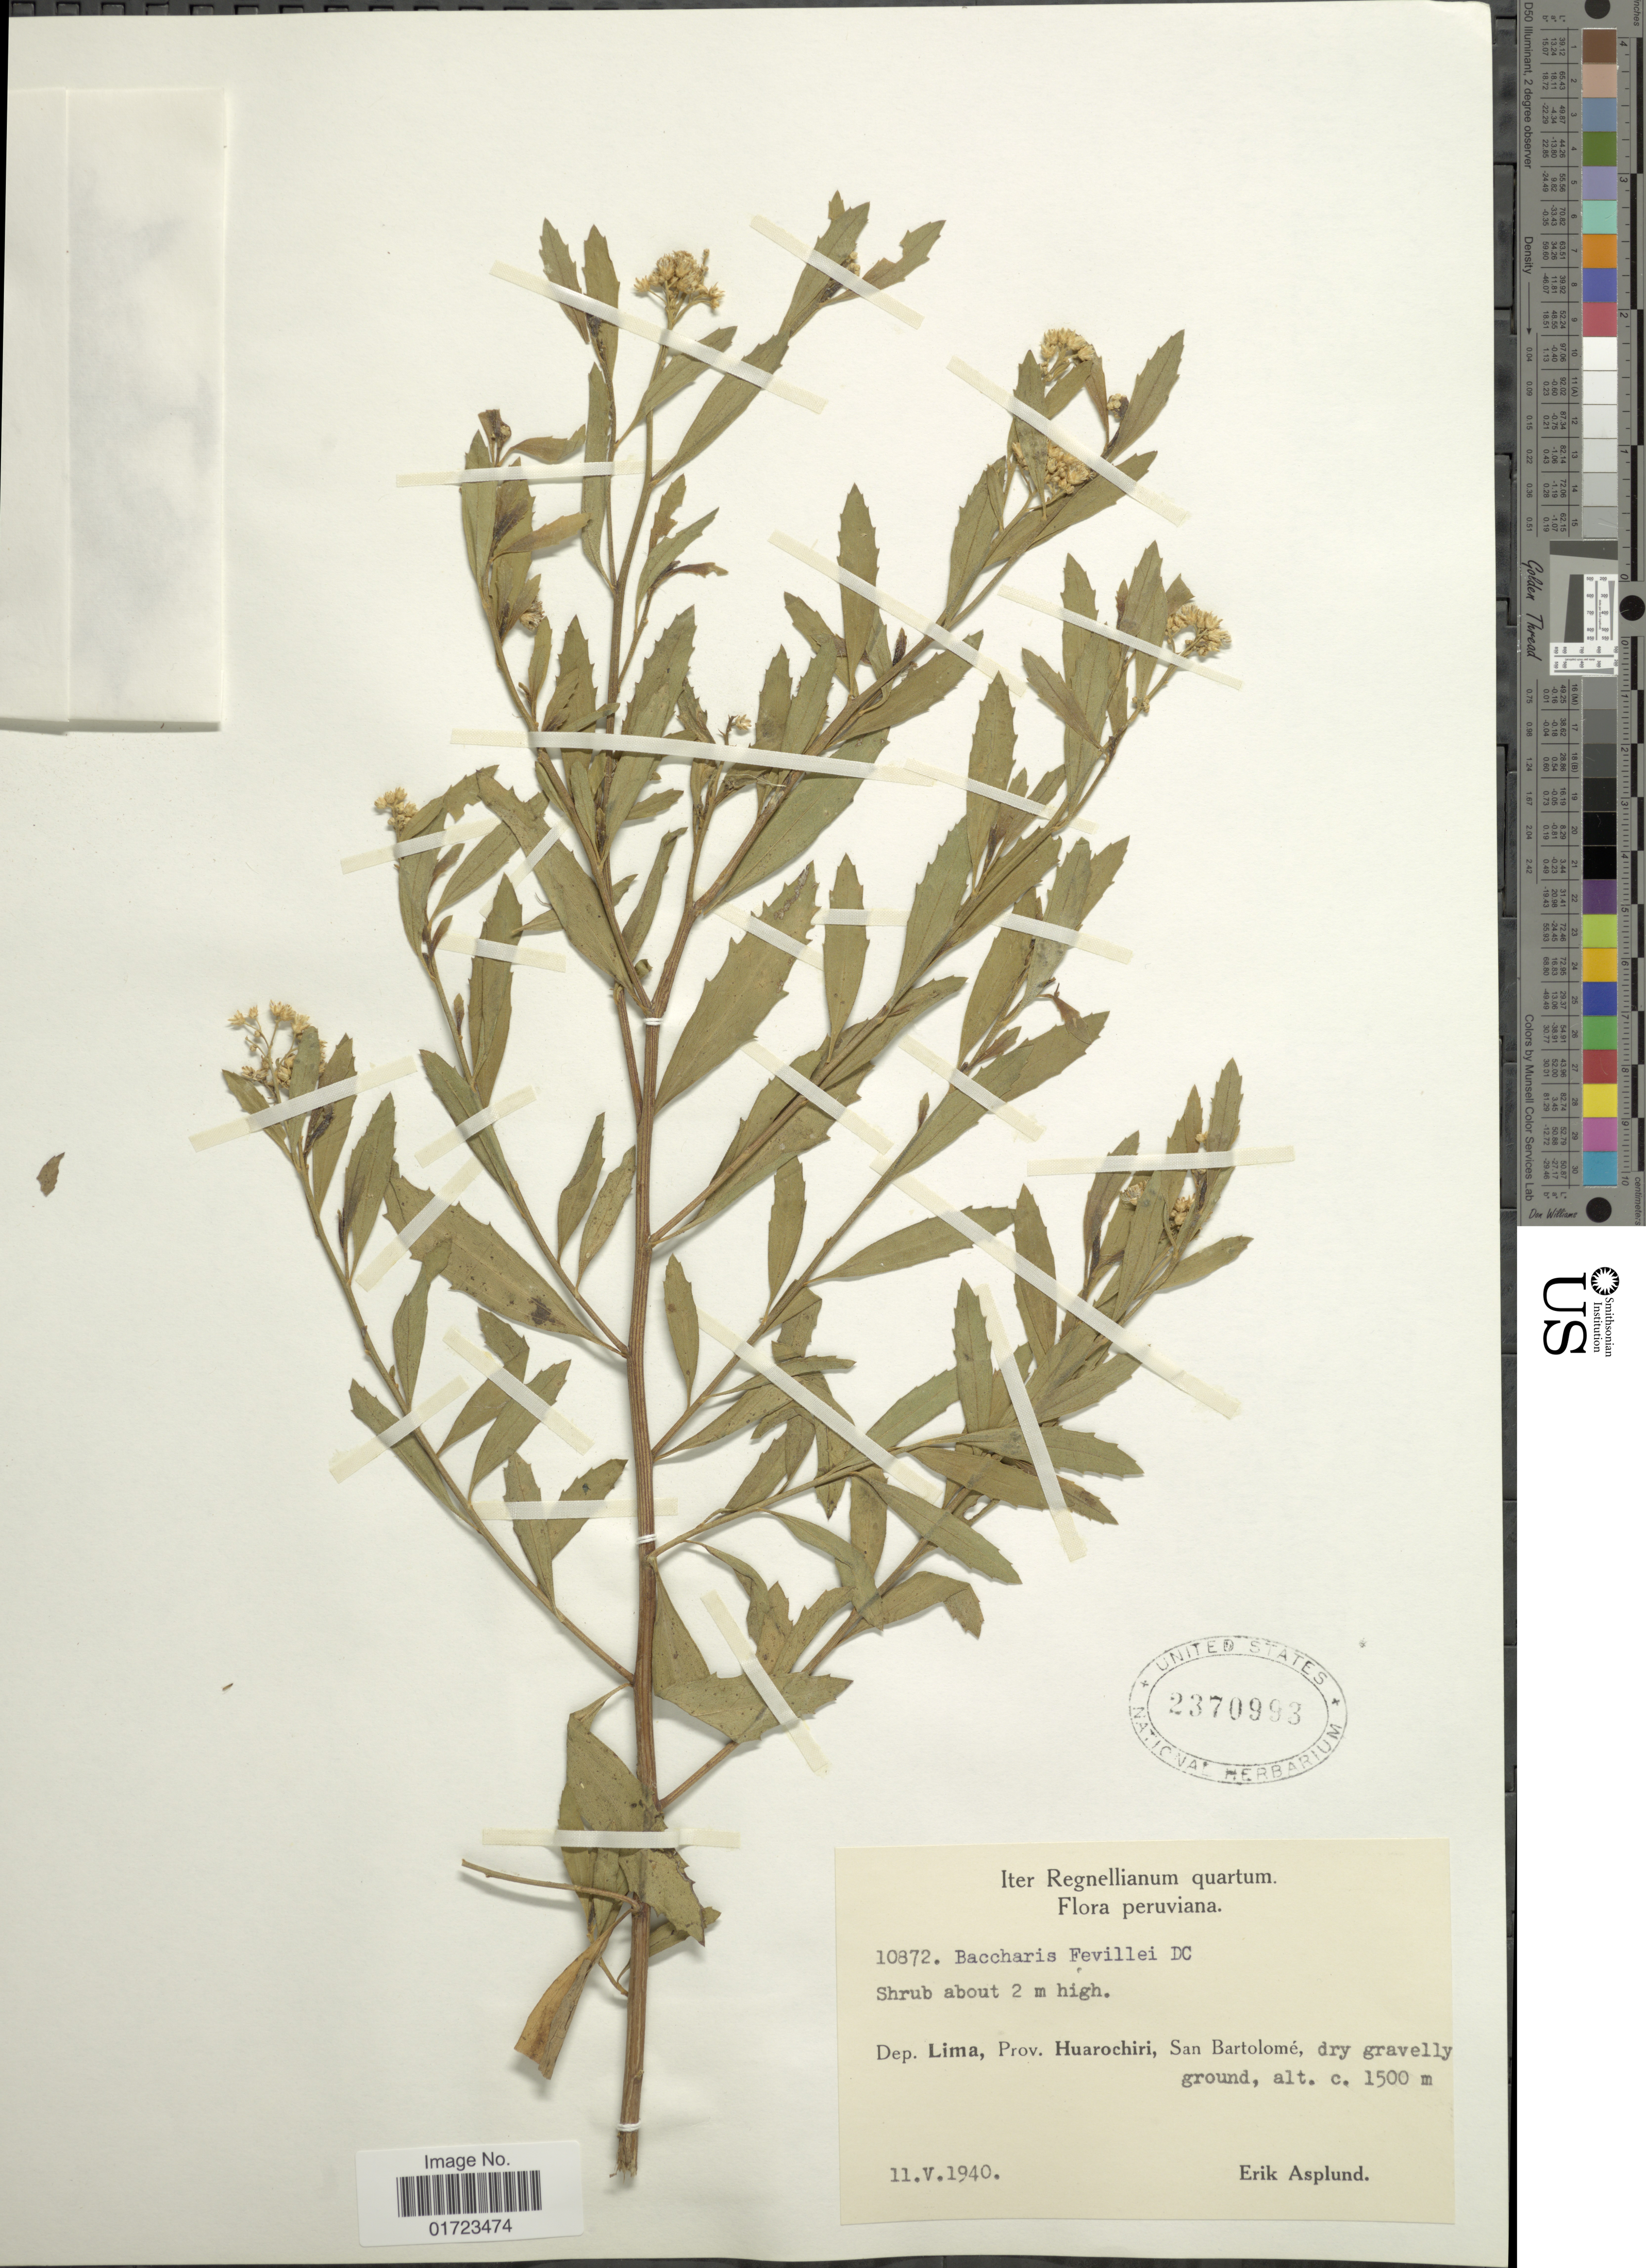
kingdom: Plantae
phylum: Tracheophyta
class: Magnoliopsida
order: Asterales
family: Asteraceae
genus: Baccharis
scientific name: Baccharis scandens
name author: (Ruiz & Pav.) Pers.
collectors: E. Asplund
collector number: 10872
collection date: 1940-05-11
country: Peru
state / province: Lima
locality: Dep. Lima. Prov. Huarochiri, San Bartolome.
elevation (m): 1500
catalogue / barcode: US 2370993